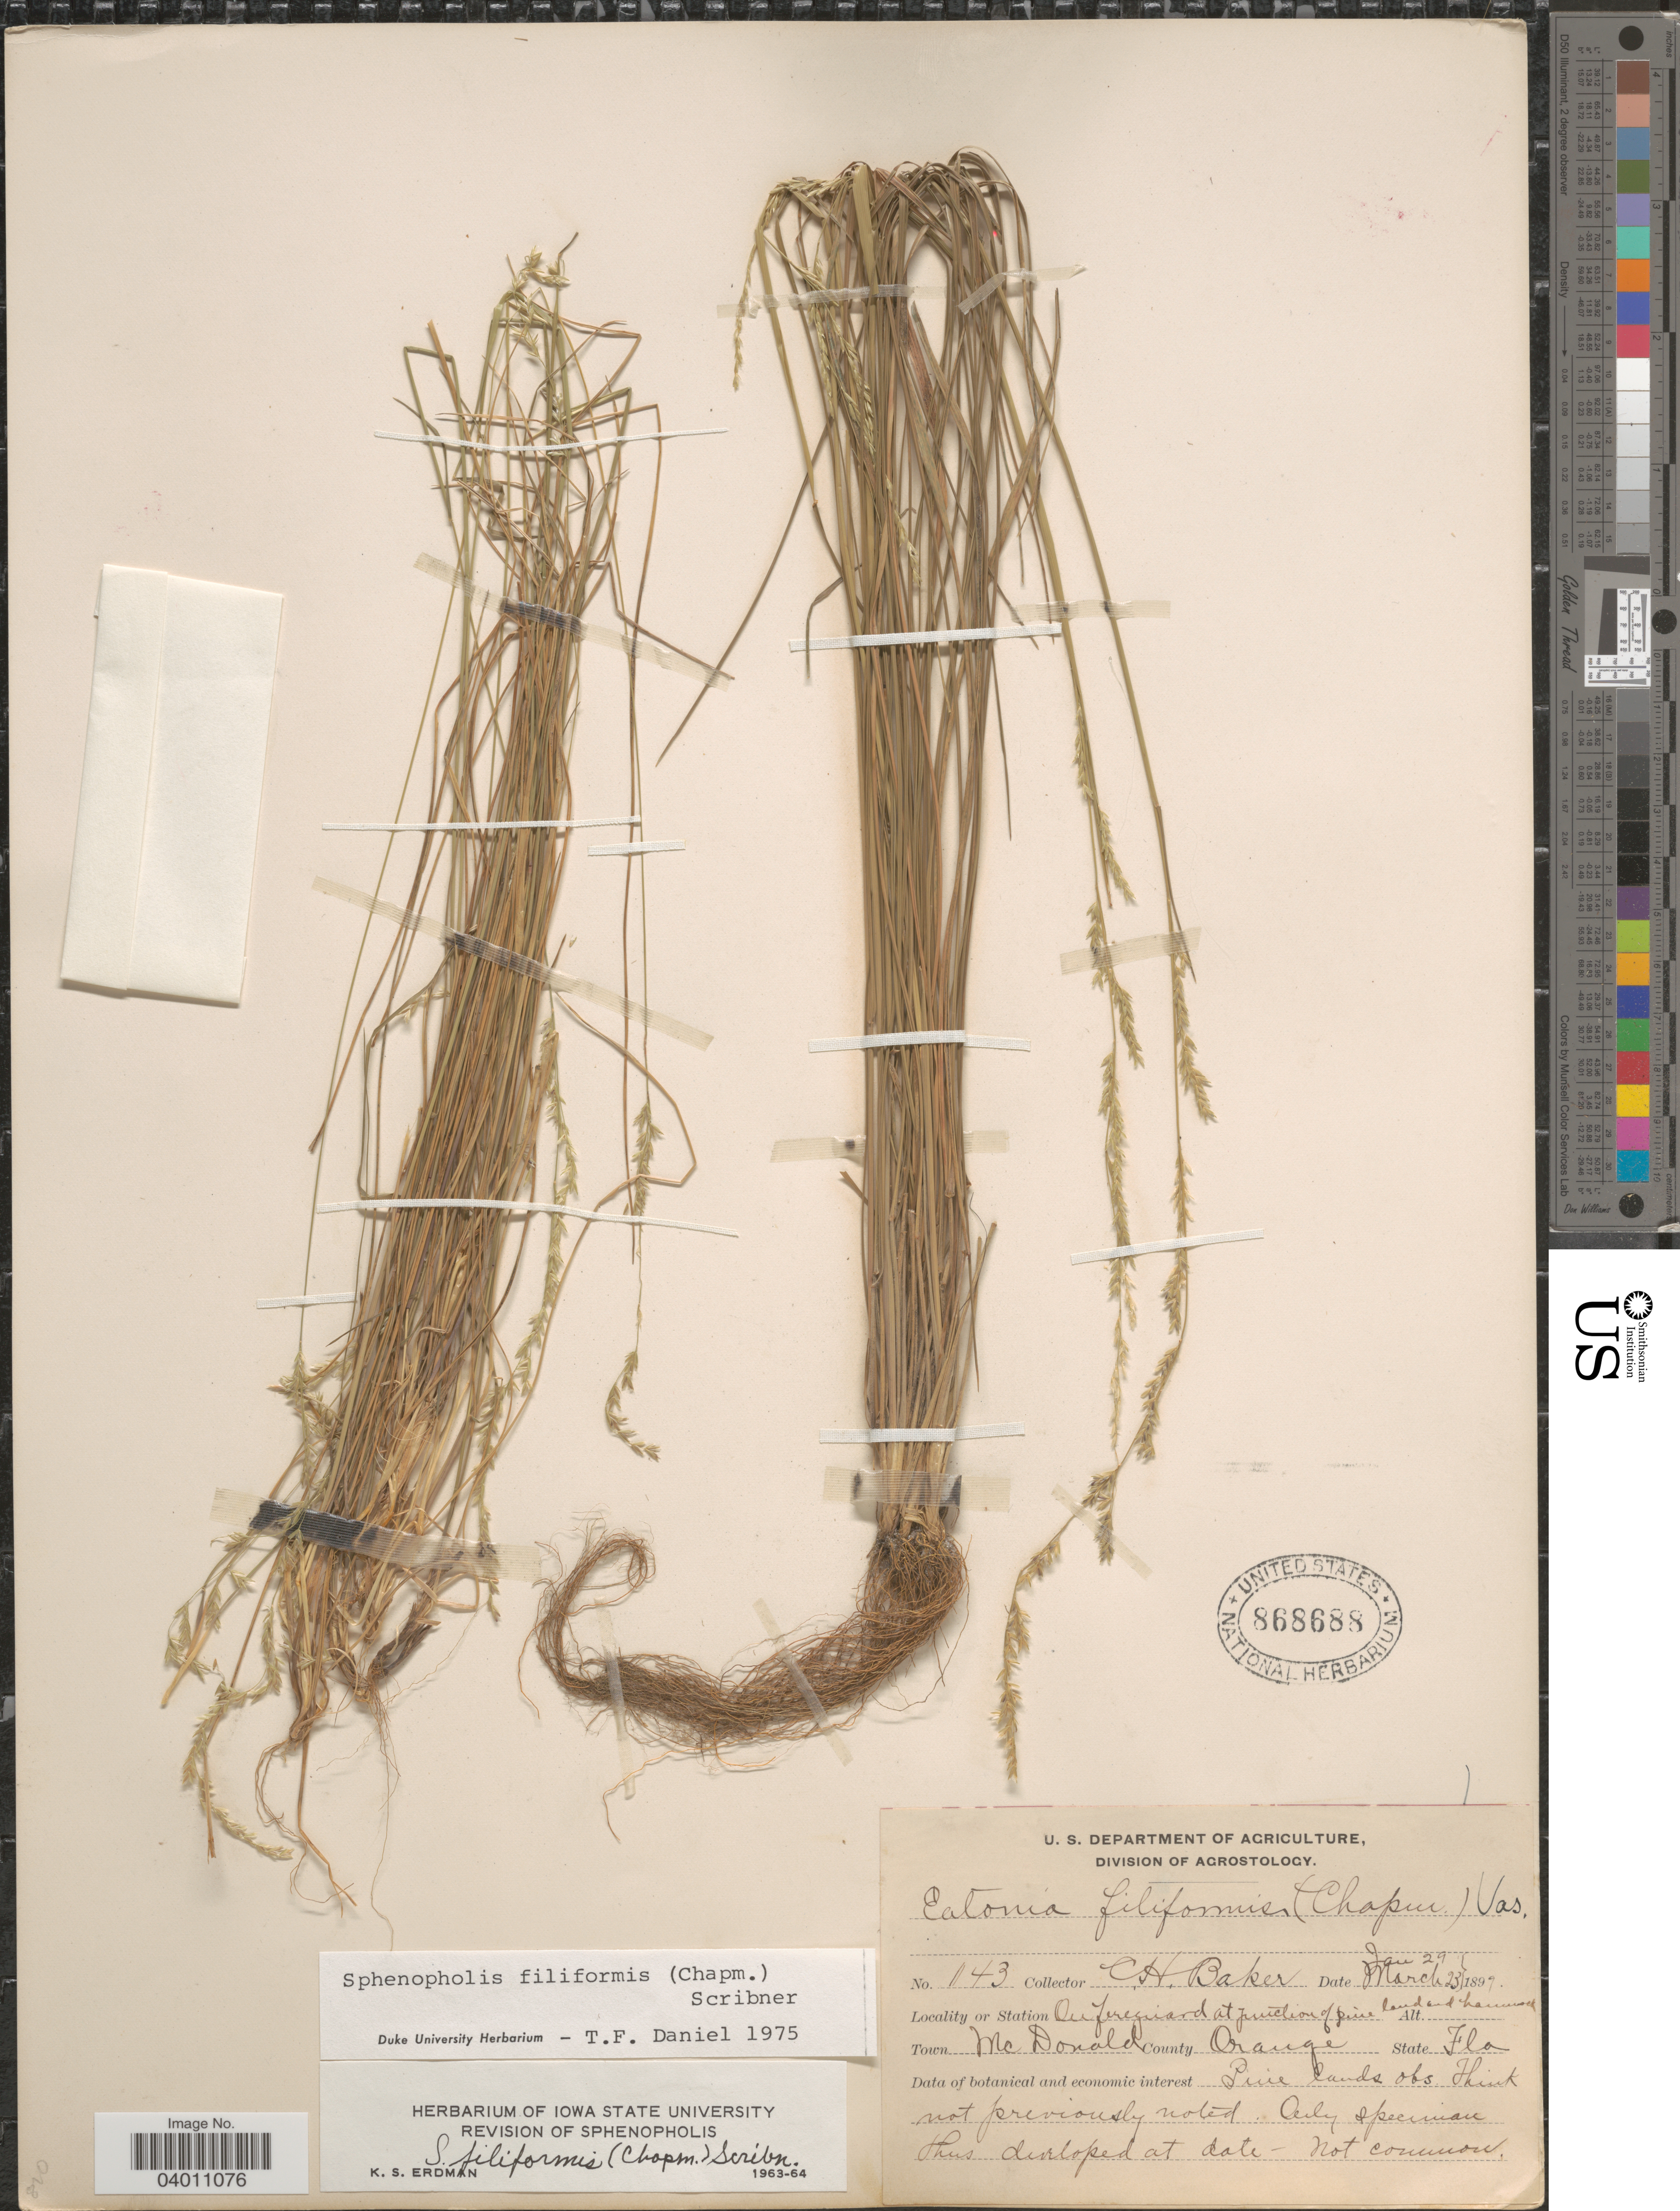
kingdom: Plantae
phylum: Tracheophyta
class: Liliopsida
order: Poales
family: Poaceae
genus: Sphenopholis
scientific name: Sphenopholis filiformis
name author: (Chapm.) Scribn.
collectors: C. H. Baker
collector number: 143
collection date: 1897-01-29/1897-03-23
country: United States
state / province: Florida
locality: Station On fireguard at Junction of pine land and hammock. Town Mc Donald. County Orange.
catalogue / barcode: US 868688